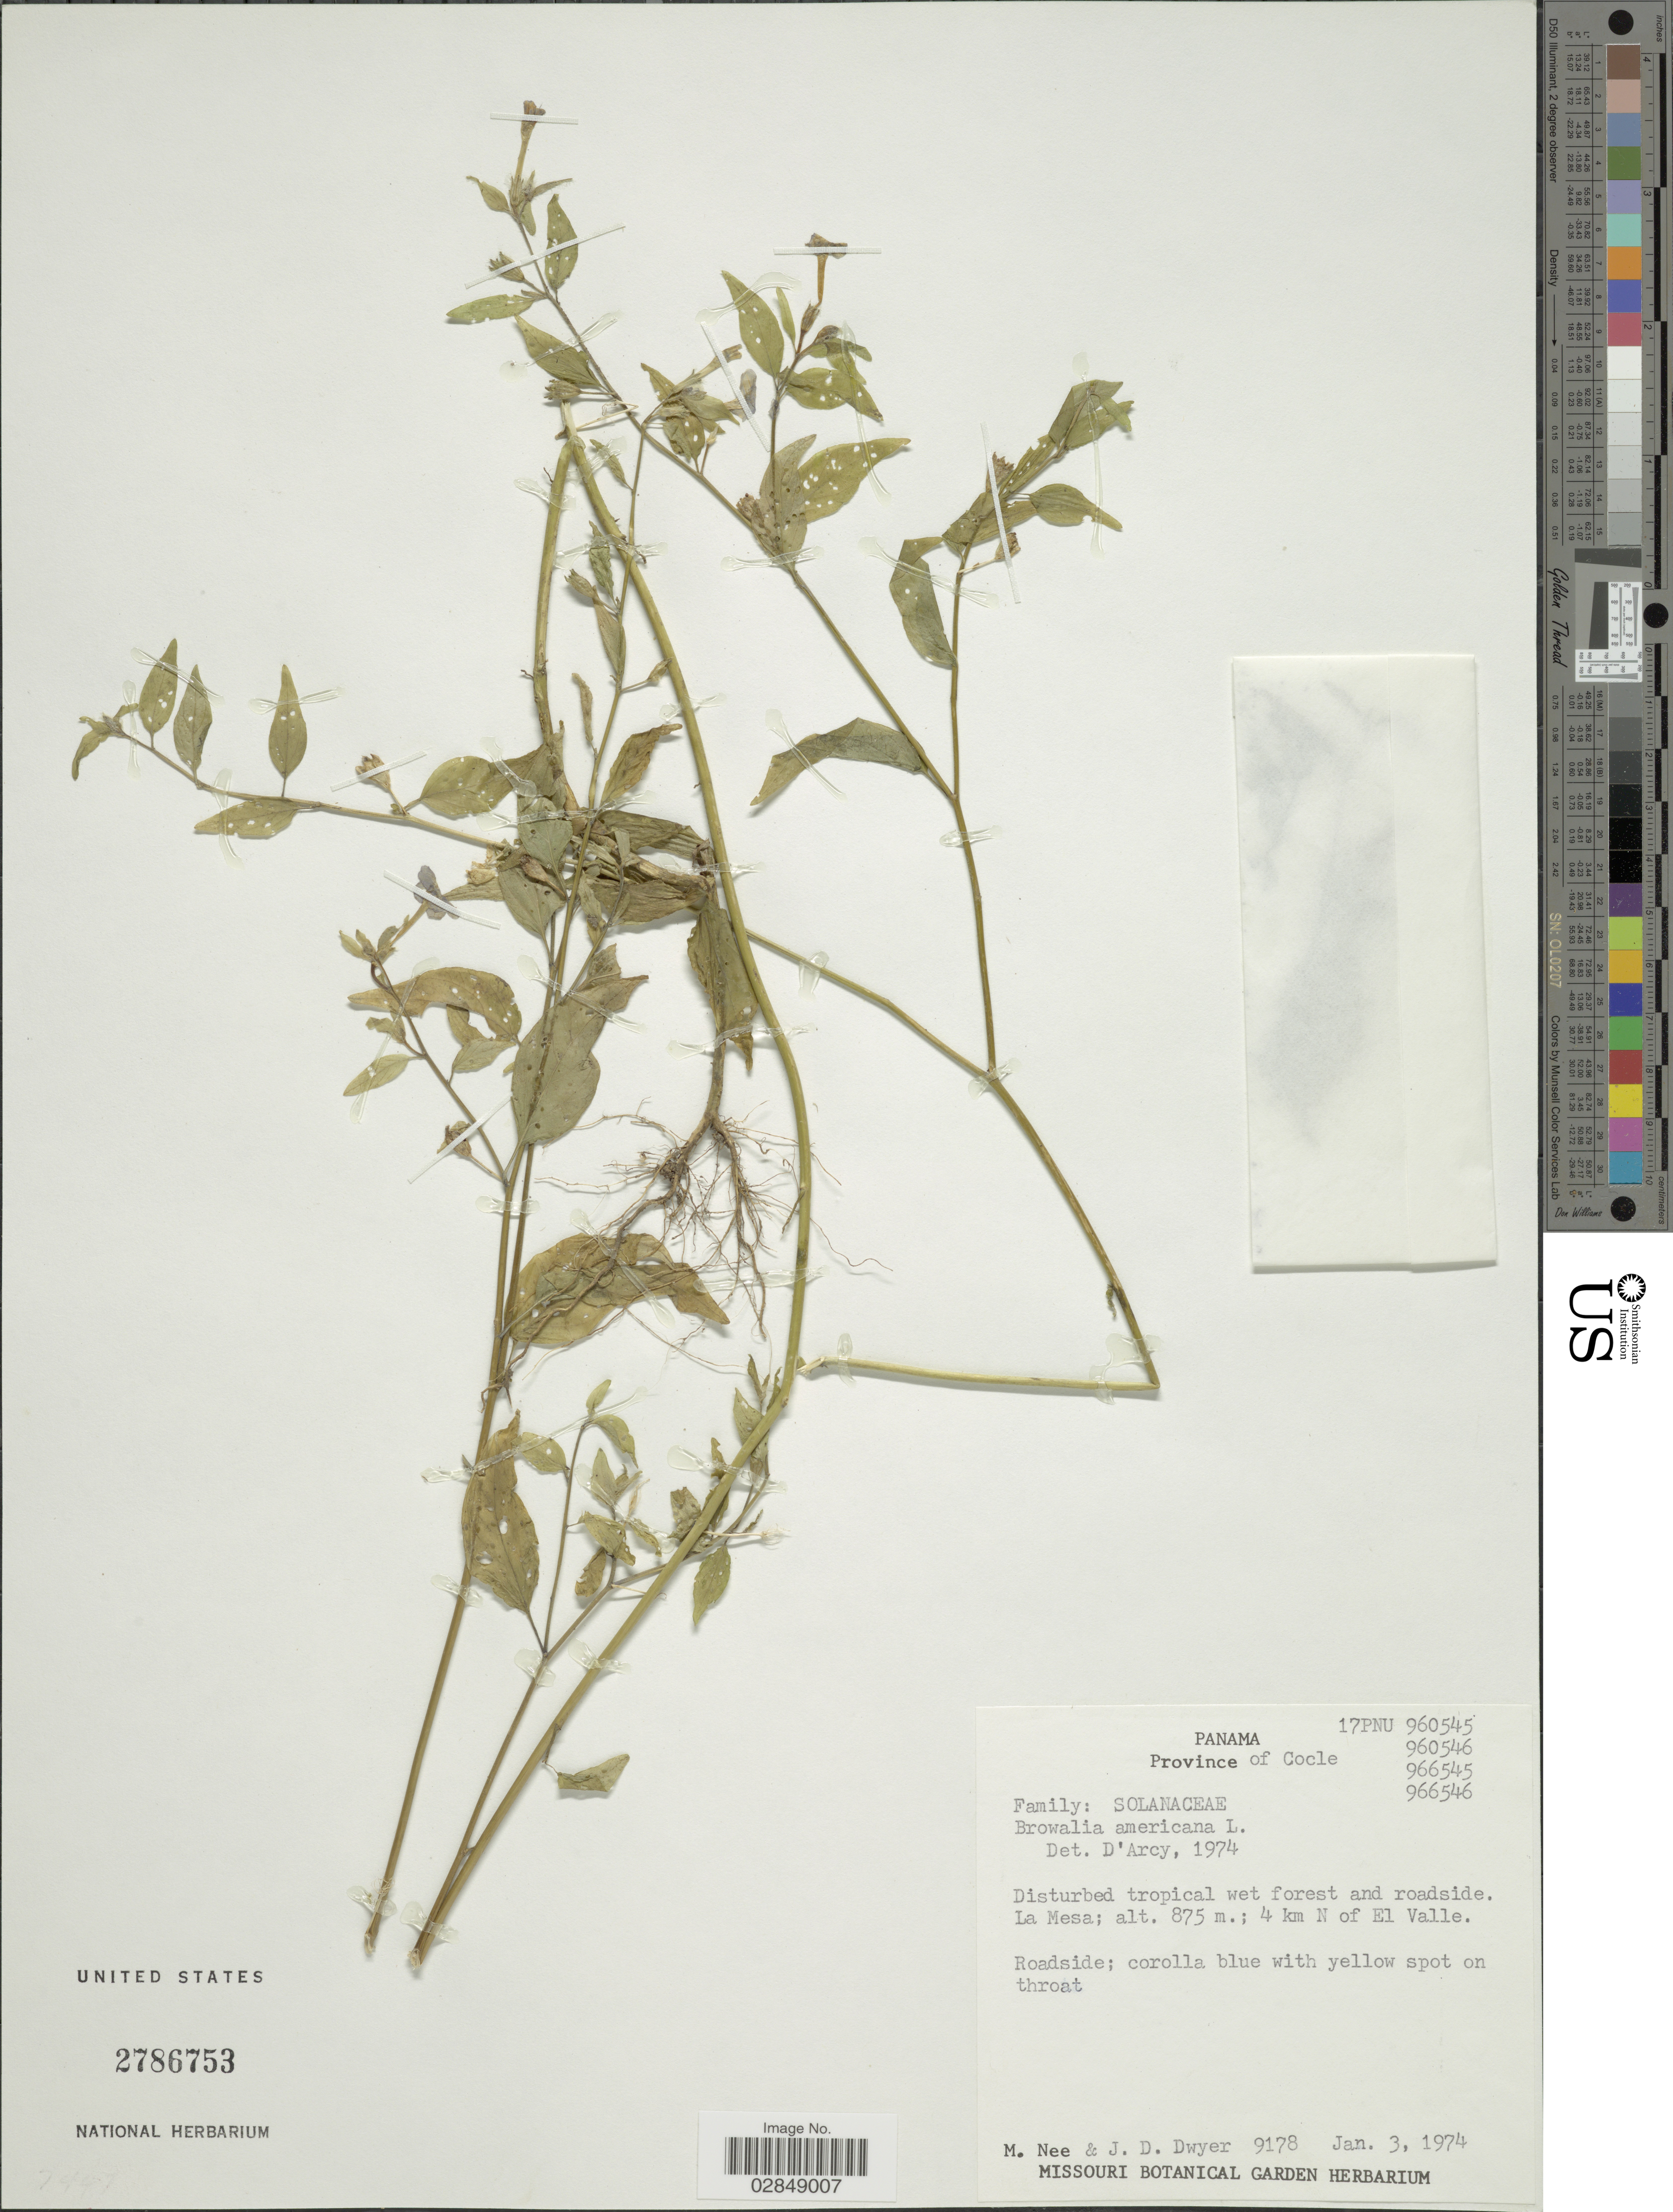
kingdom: Plantae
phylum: Tracheophyta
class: Magnoliopsida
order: Solanales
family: Solanaceae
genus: Browallia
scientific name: Browallia americana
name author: L.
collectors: M. Nee & J. D. Dwyer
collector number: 9178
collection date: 1974-01-03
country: Panama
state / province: Coclé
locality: La Mesa; 4 km N of El Valle.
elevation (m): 875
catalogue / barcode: US 2786753